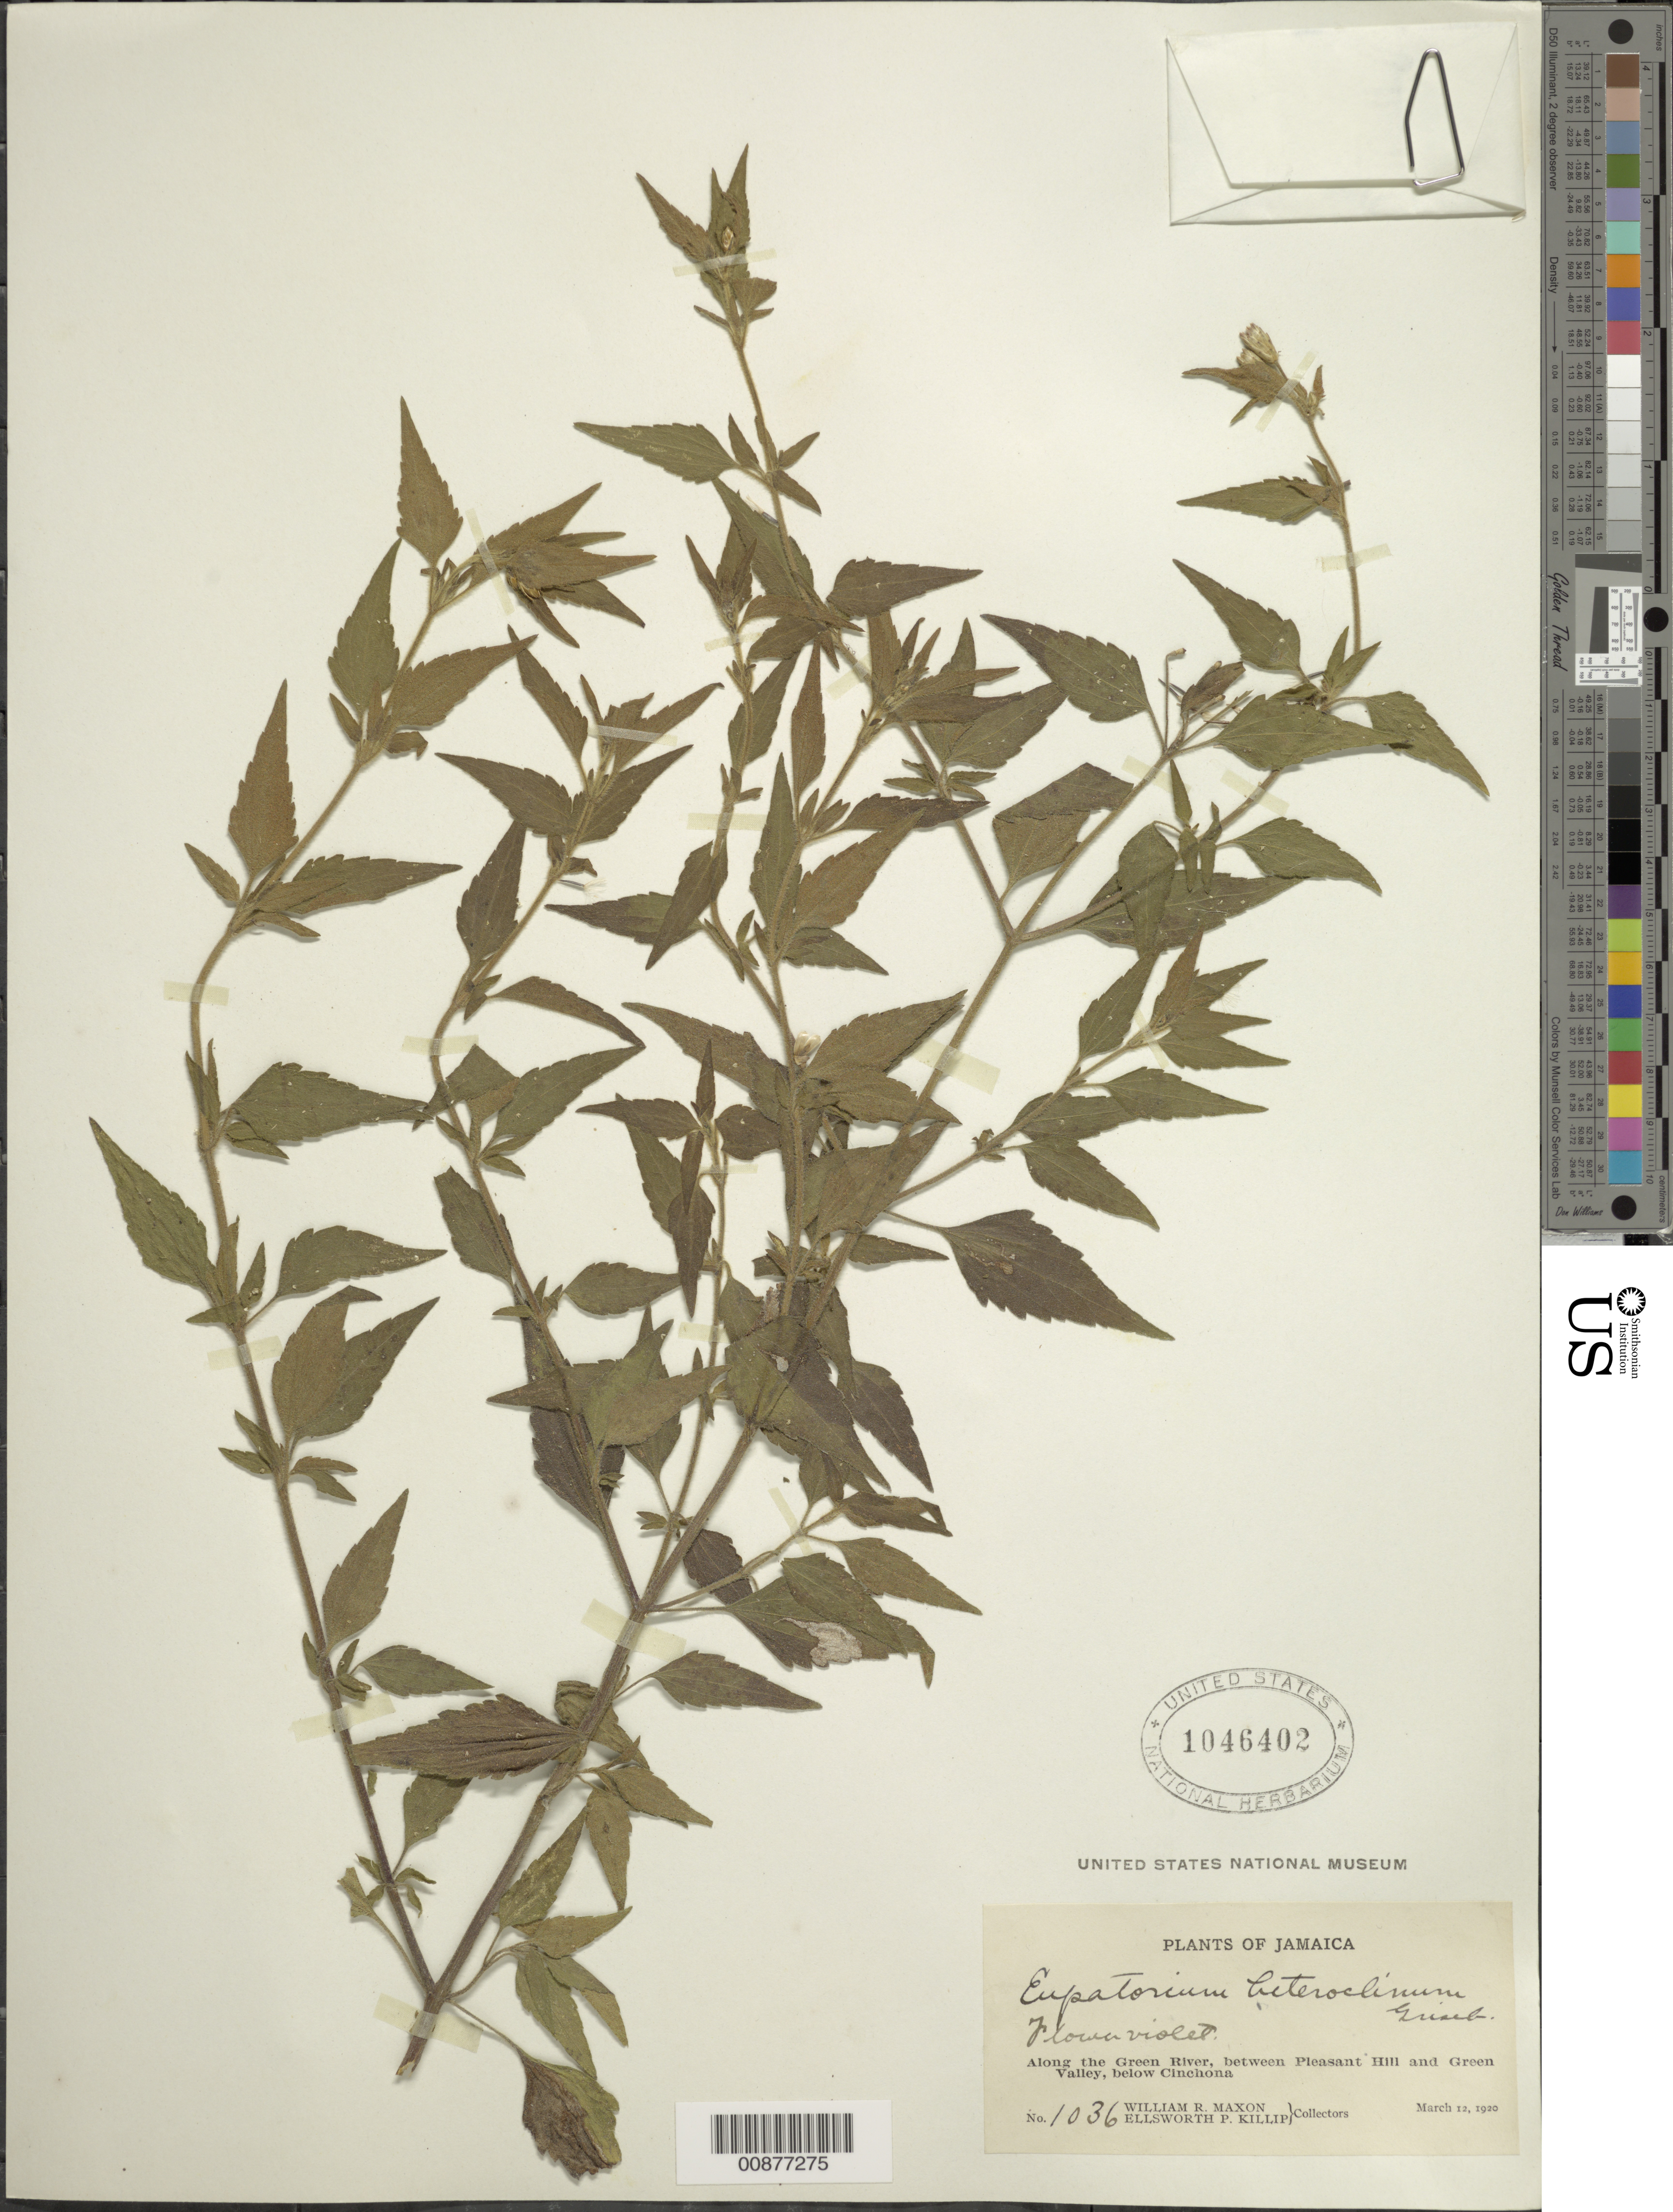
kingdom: Plantae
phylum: Tracheophyta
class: Magnoliopsida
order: Asterales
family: Asteraceae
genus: Chromolaena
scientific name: Chromolaena heteroclinia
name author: (Griseb.) R.M. King & H. Rob.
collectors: W. R. Maxon & E. P. Killip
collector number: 1036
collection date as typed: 12 Mar 1920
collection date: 1920-03-12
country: Jamaica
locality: Along Green River, between Pleasant Hill and Green Valley, below Cinchona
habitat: Along river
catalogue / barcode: US 1046402